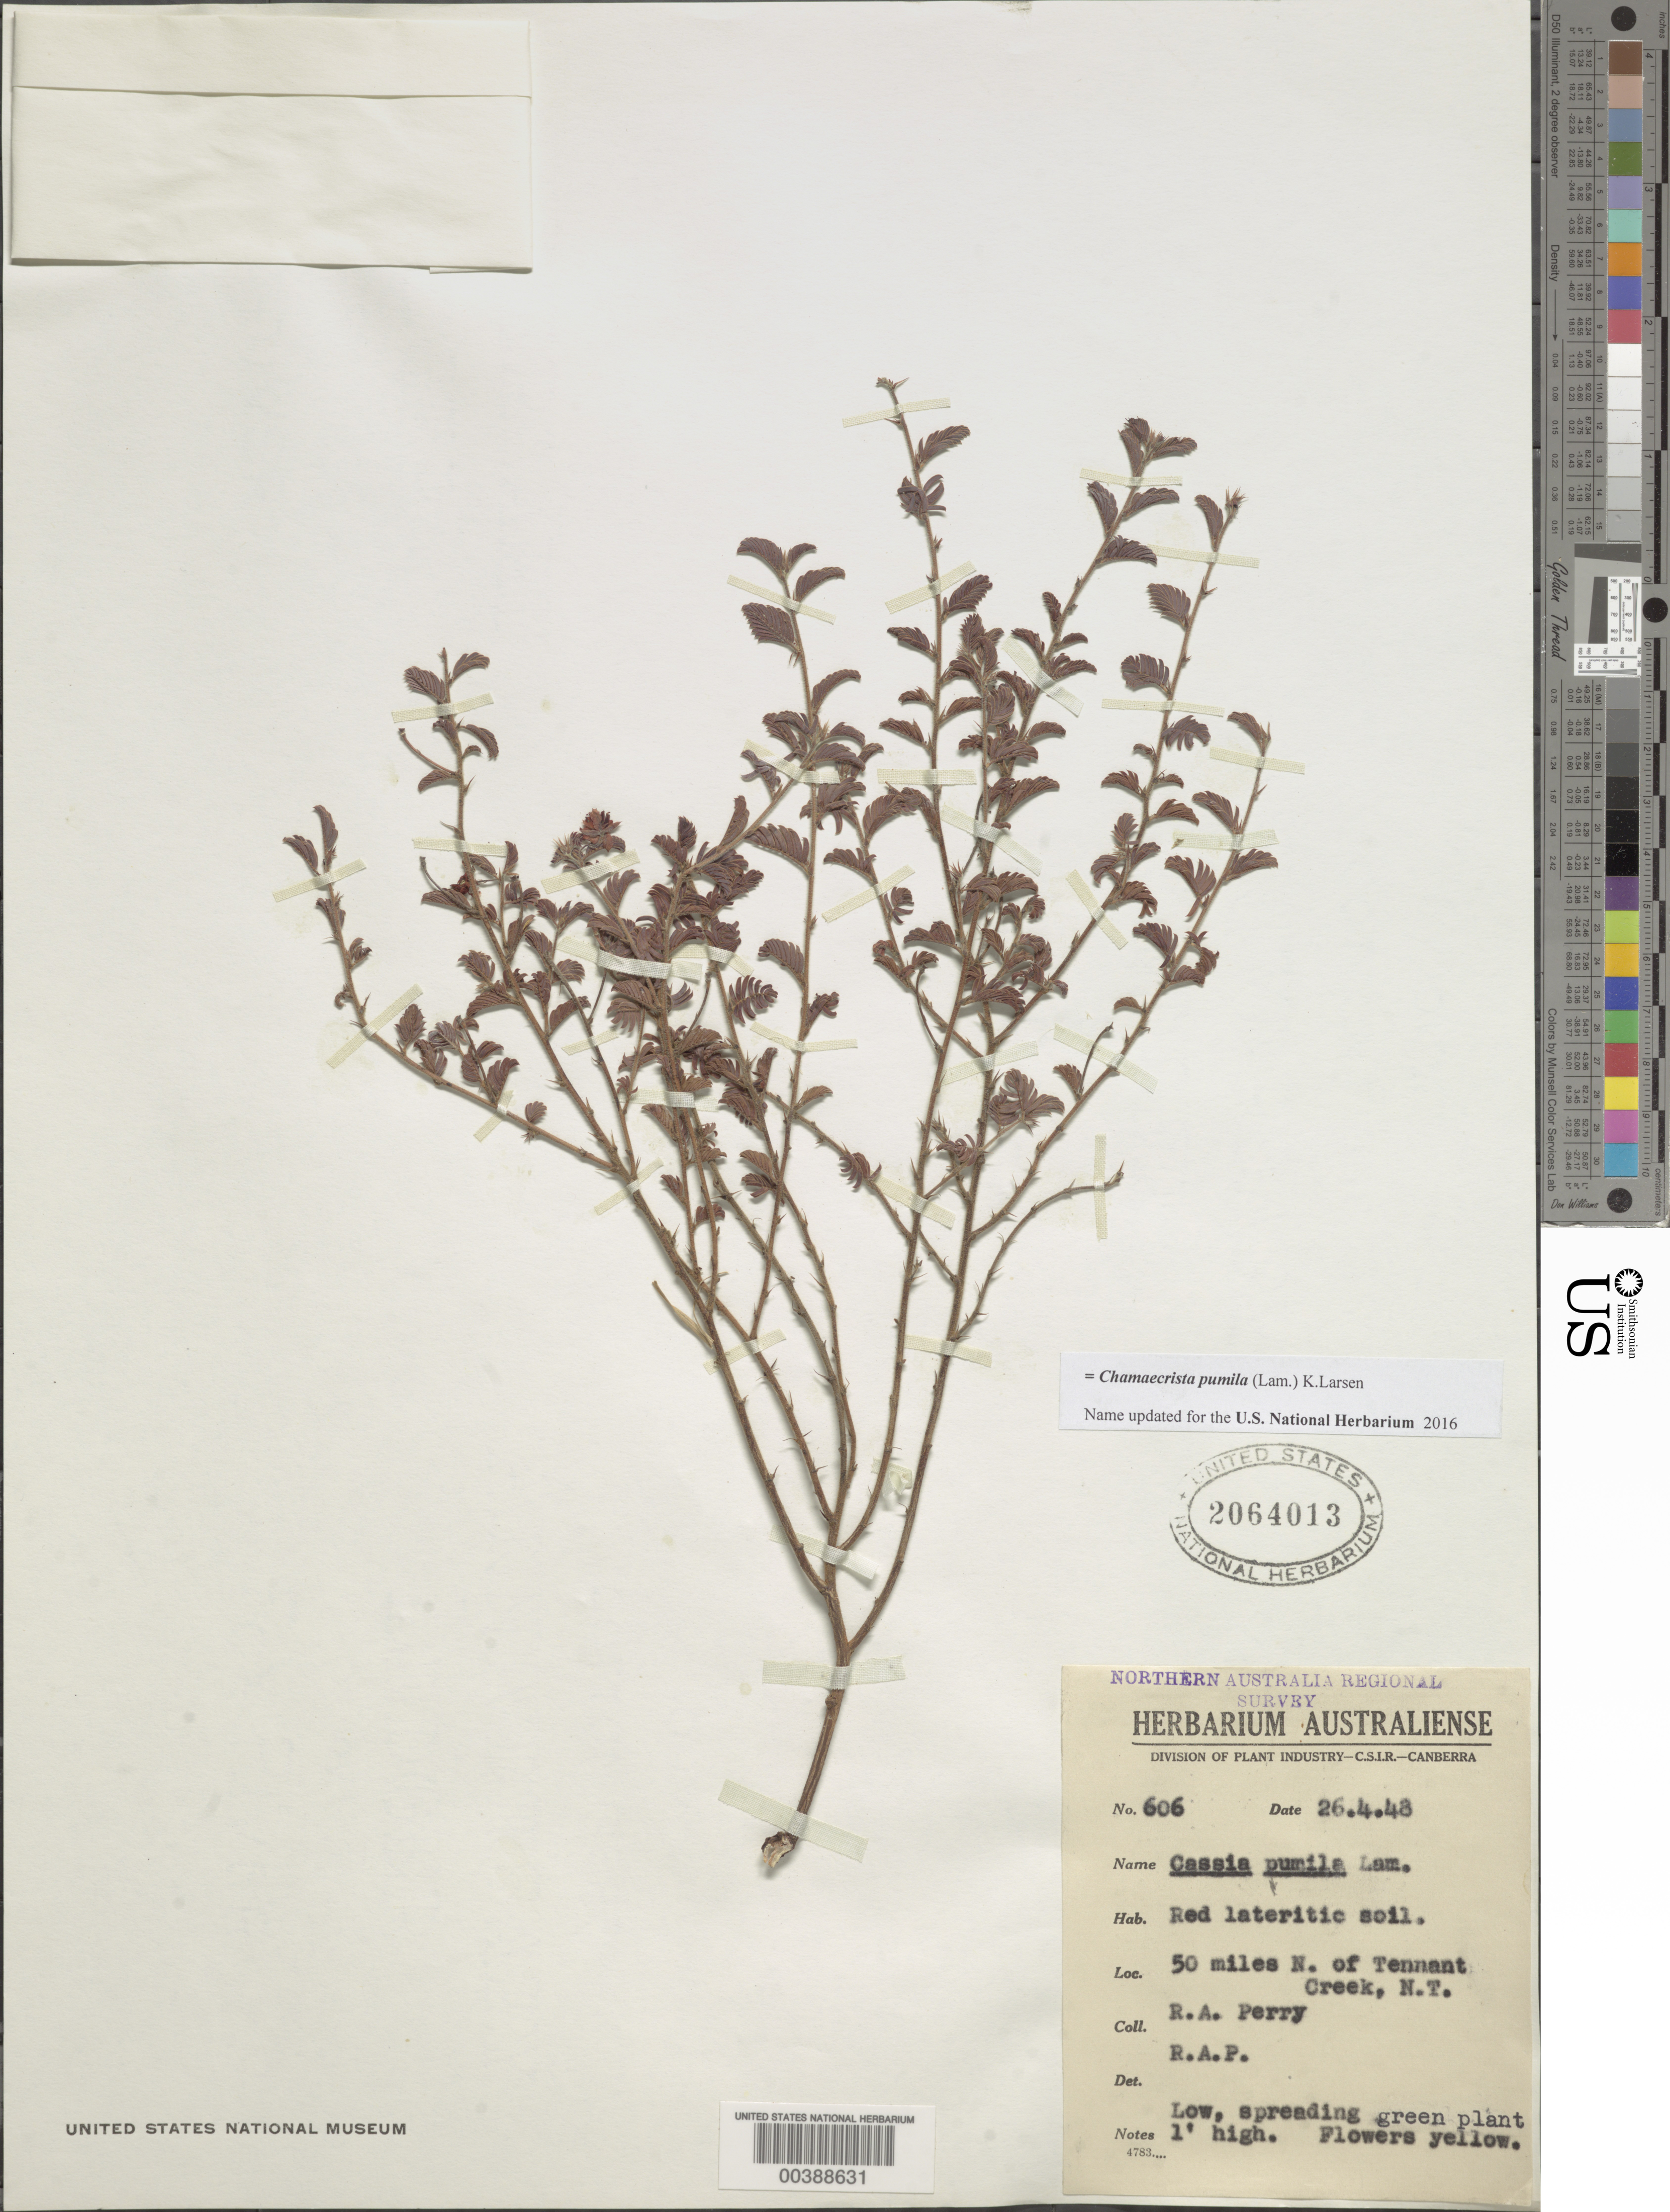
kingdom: Plantae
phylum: Tracheophyta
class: Magnoliopsida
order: Fabales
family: Fabaceae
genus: Chamaecrista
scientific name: Chamaecrista pumila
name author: (Lam.) K. Larsen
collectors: Perry, R. A.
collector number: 606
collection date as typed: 26 Apr 1948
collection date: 1948-04-26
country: Australia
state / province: Northern Territory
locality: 50 mi n of tennant creek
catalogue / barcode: US 2064013